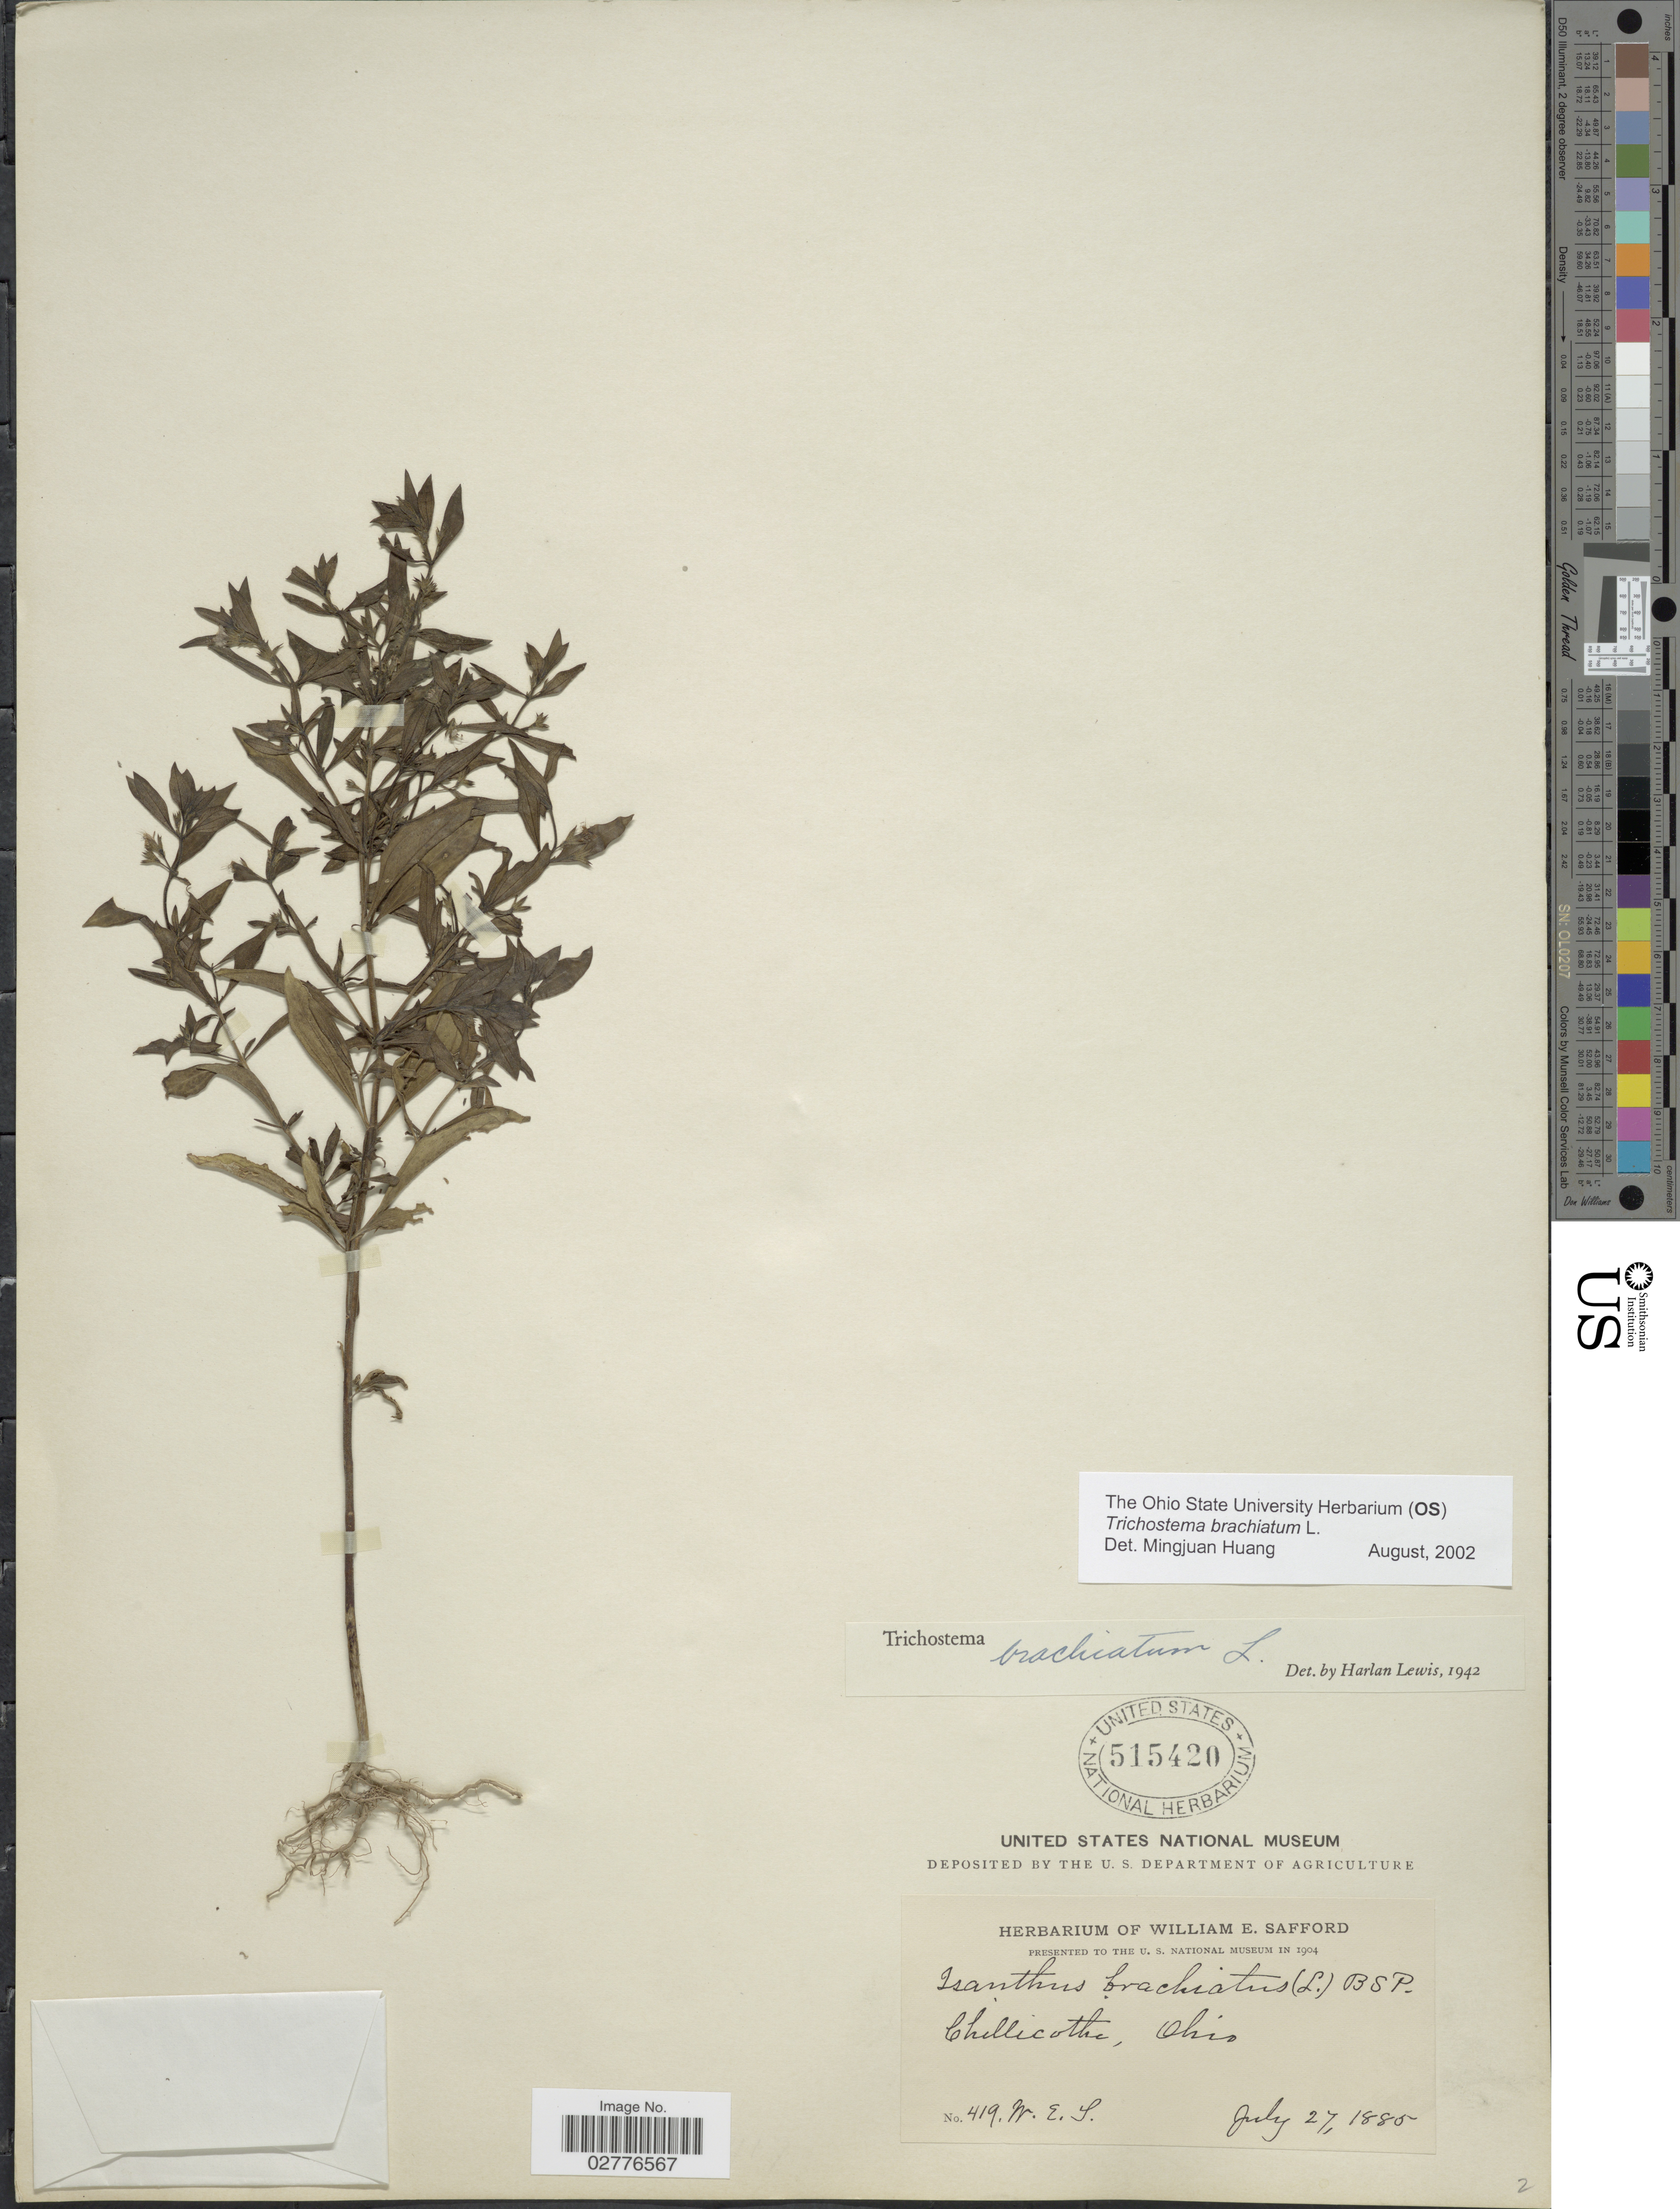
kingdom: Plantae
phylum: Tracheophyta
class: Magnoliopsida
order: Lamiales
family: Lamiaceae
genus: Trichostema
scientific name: Trichostema brachiatum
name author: L.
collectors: W. E. Safford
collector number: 419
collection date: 1885-07-27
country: United States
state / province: Ohio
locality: Chillicothe.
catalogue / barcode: US 515420